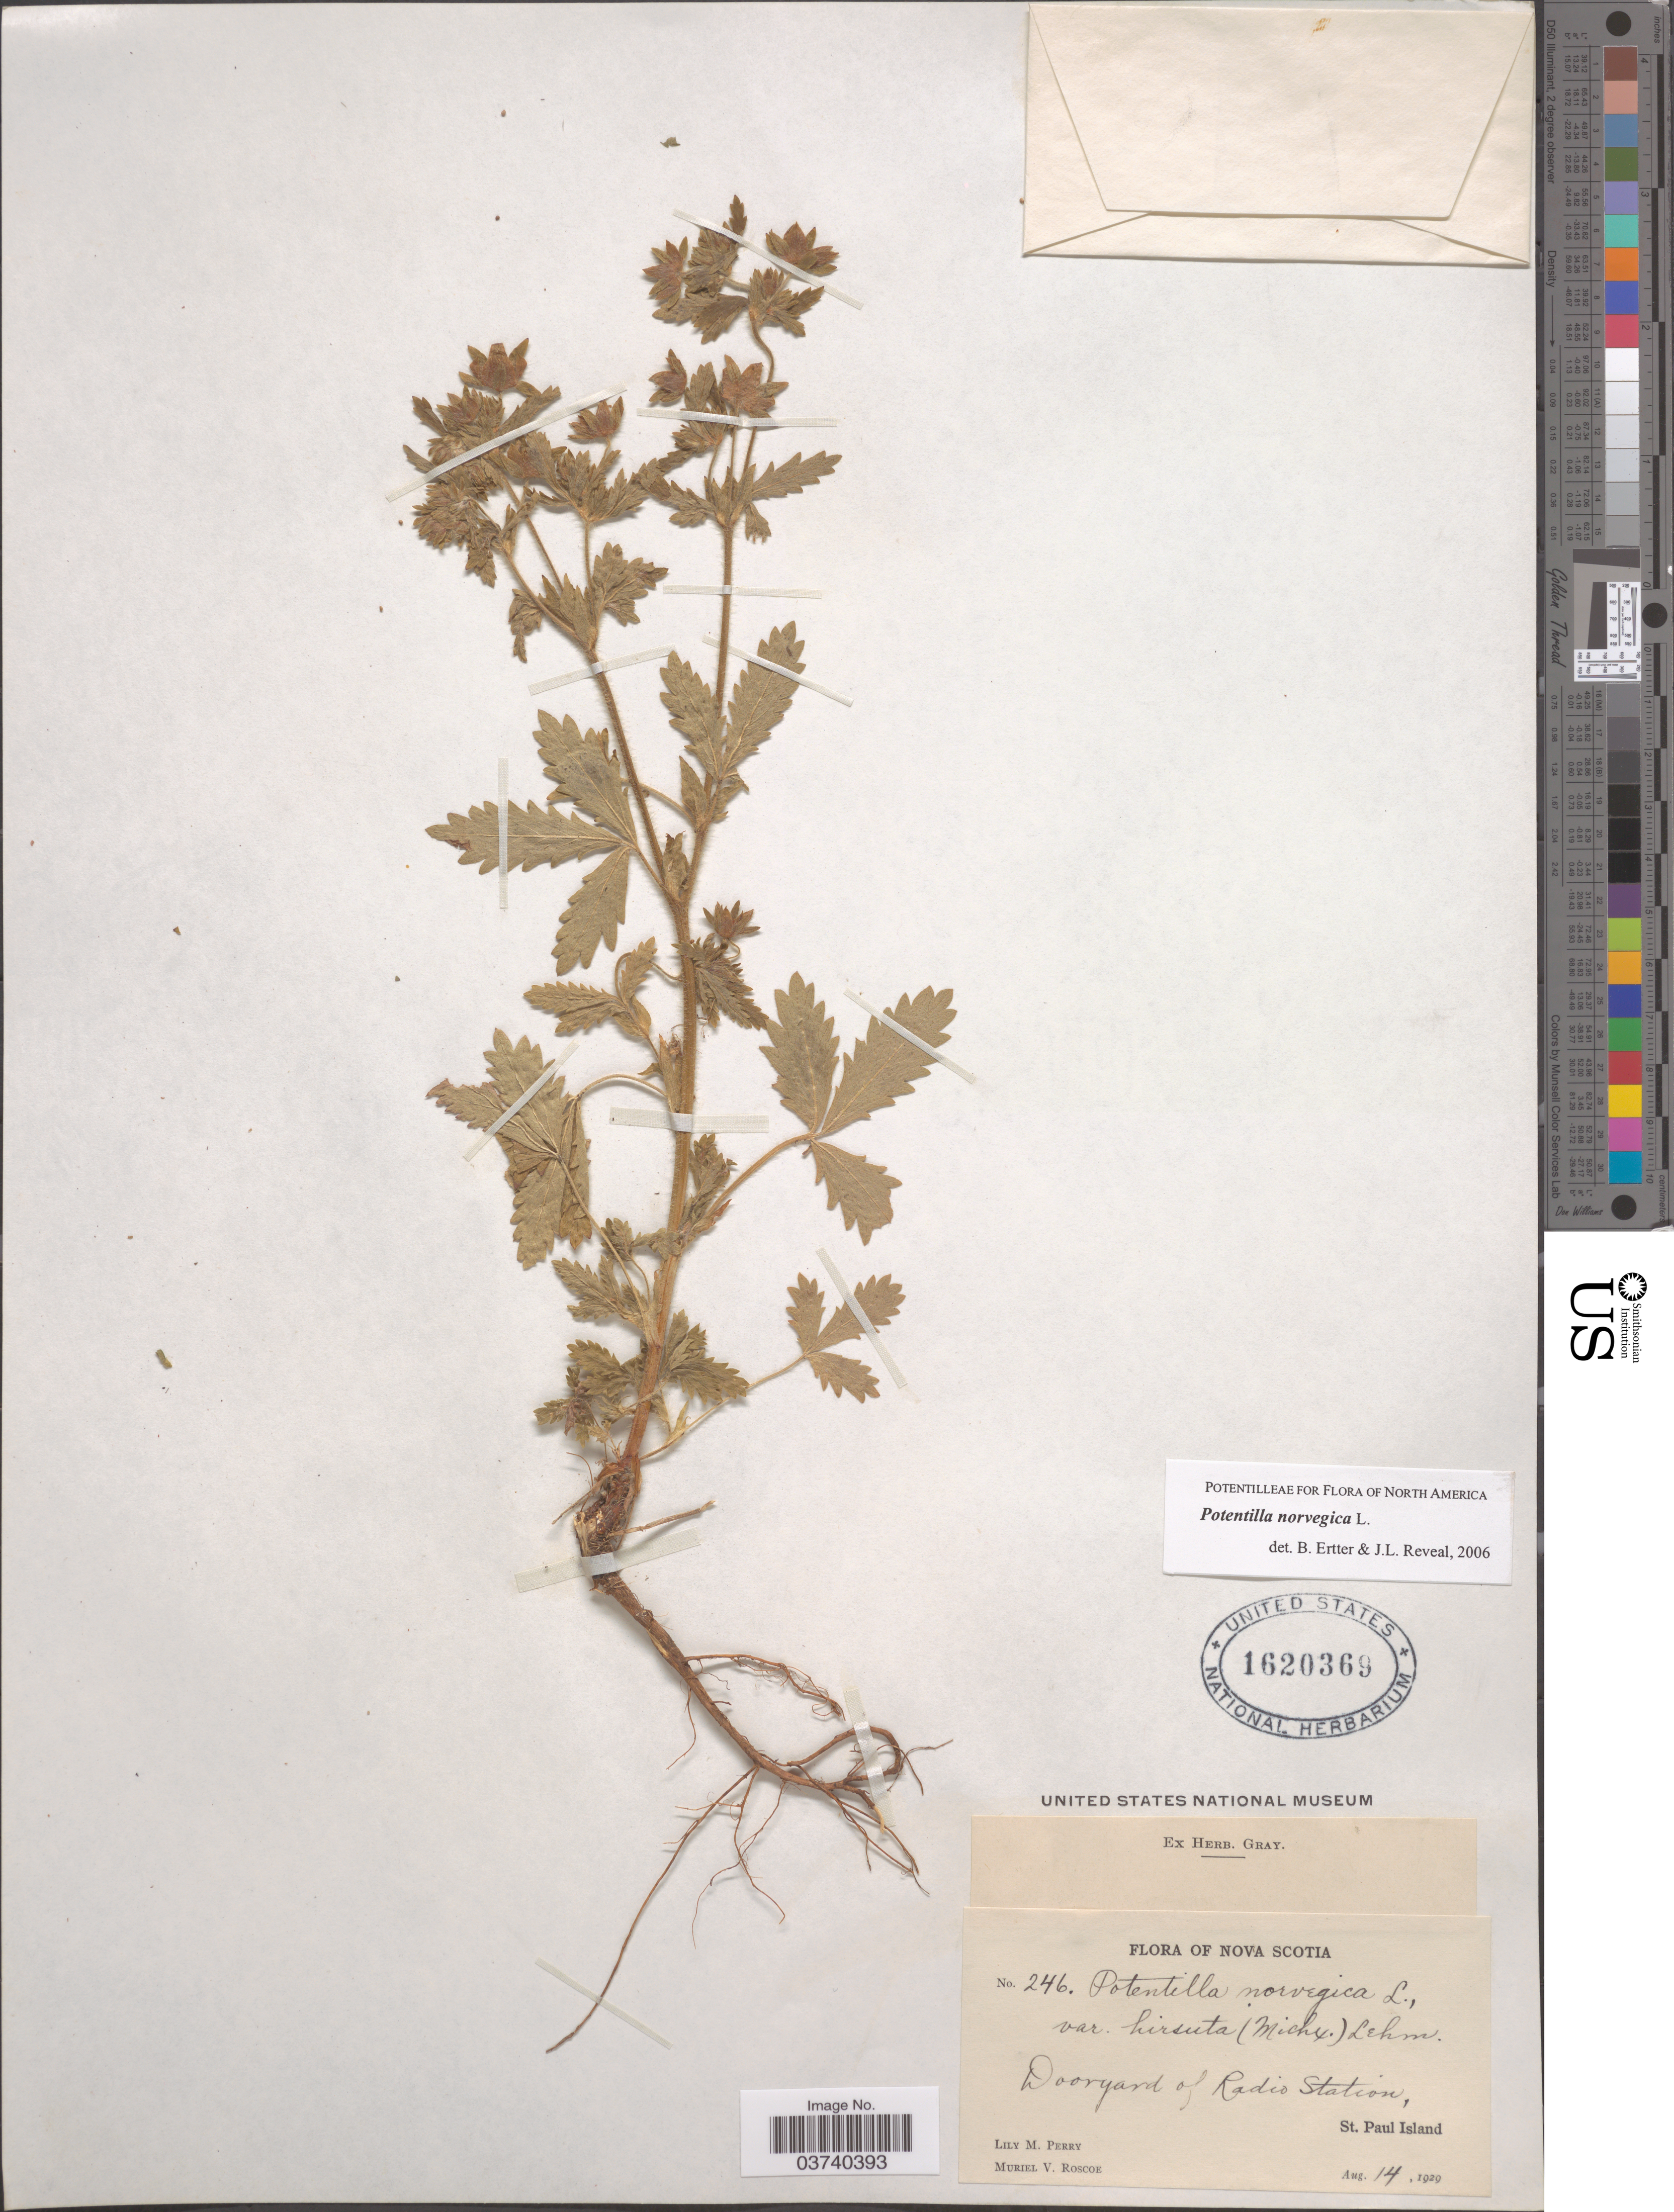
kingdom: Plantae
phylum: Tracheophyta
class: Magnoliopsida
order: Rosales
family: Rosaceae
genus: Potentilla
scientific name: Potentilla norvegica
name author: L.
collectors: L. M. Perry & M. Roscoe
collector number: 246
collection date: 1929-08-14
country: Canada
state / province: Nova Scotia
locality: Dooryard of Radio Station, St. Paul Island.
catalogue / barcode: US 1620369